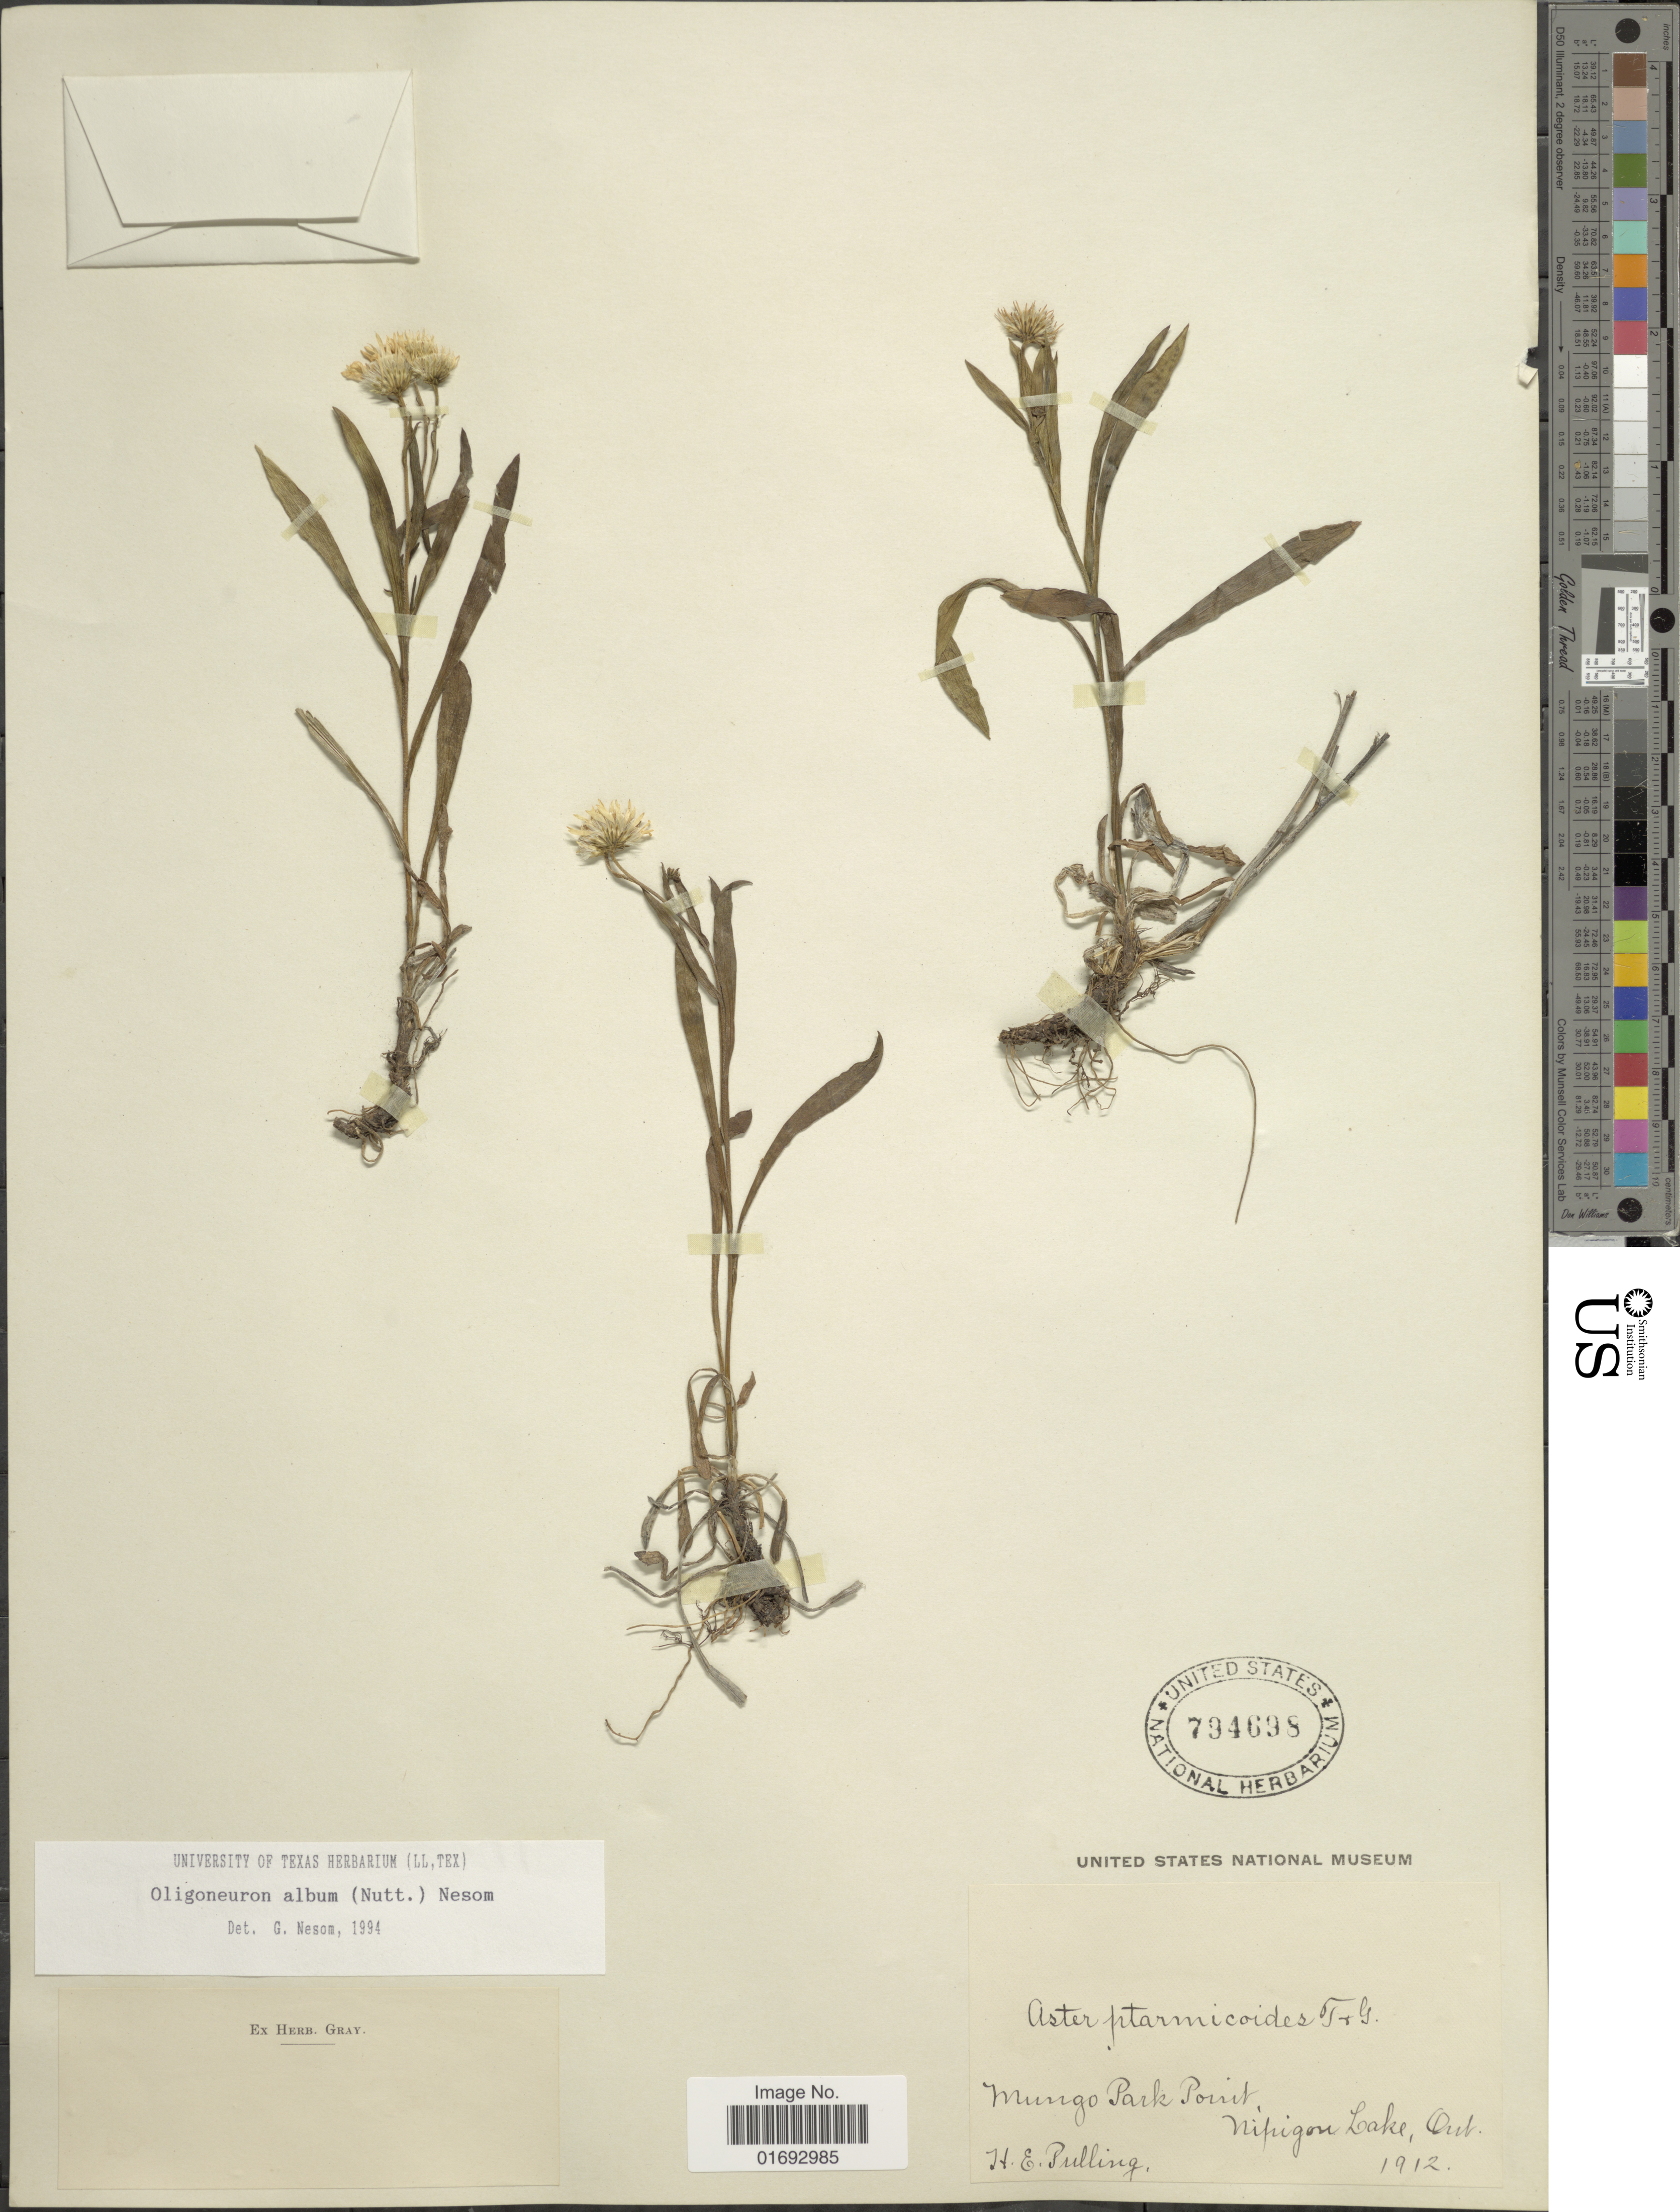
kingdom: Plantae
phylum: Tracheophyta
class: Magnoliopsida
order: Asterales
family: Asteraceae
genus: Oligoneuron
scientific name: Oligoneuron album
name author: (Nutt.) G.L. Nesom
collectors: H. Pulling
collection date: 1912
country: Canada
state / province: Ontario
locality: Mungo Park Point, Nipigon Lake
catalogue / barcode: US 794698